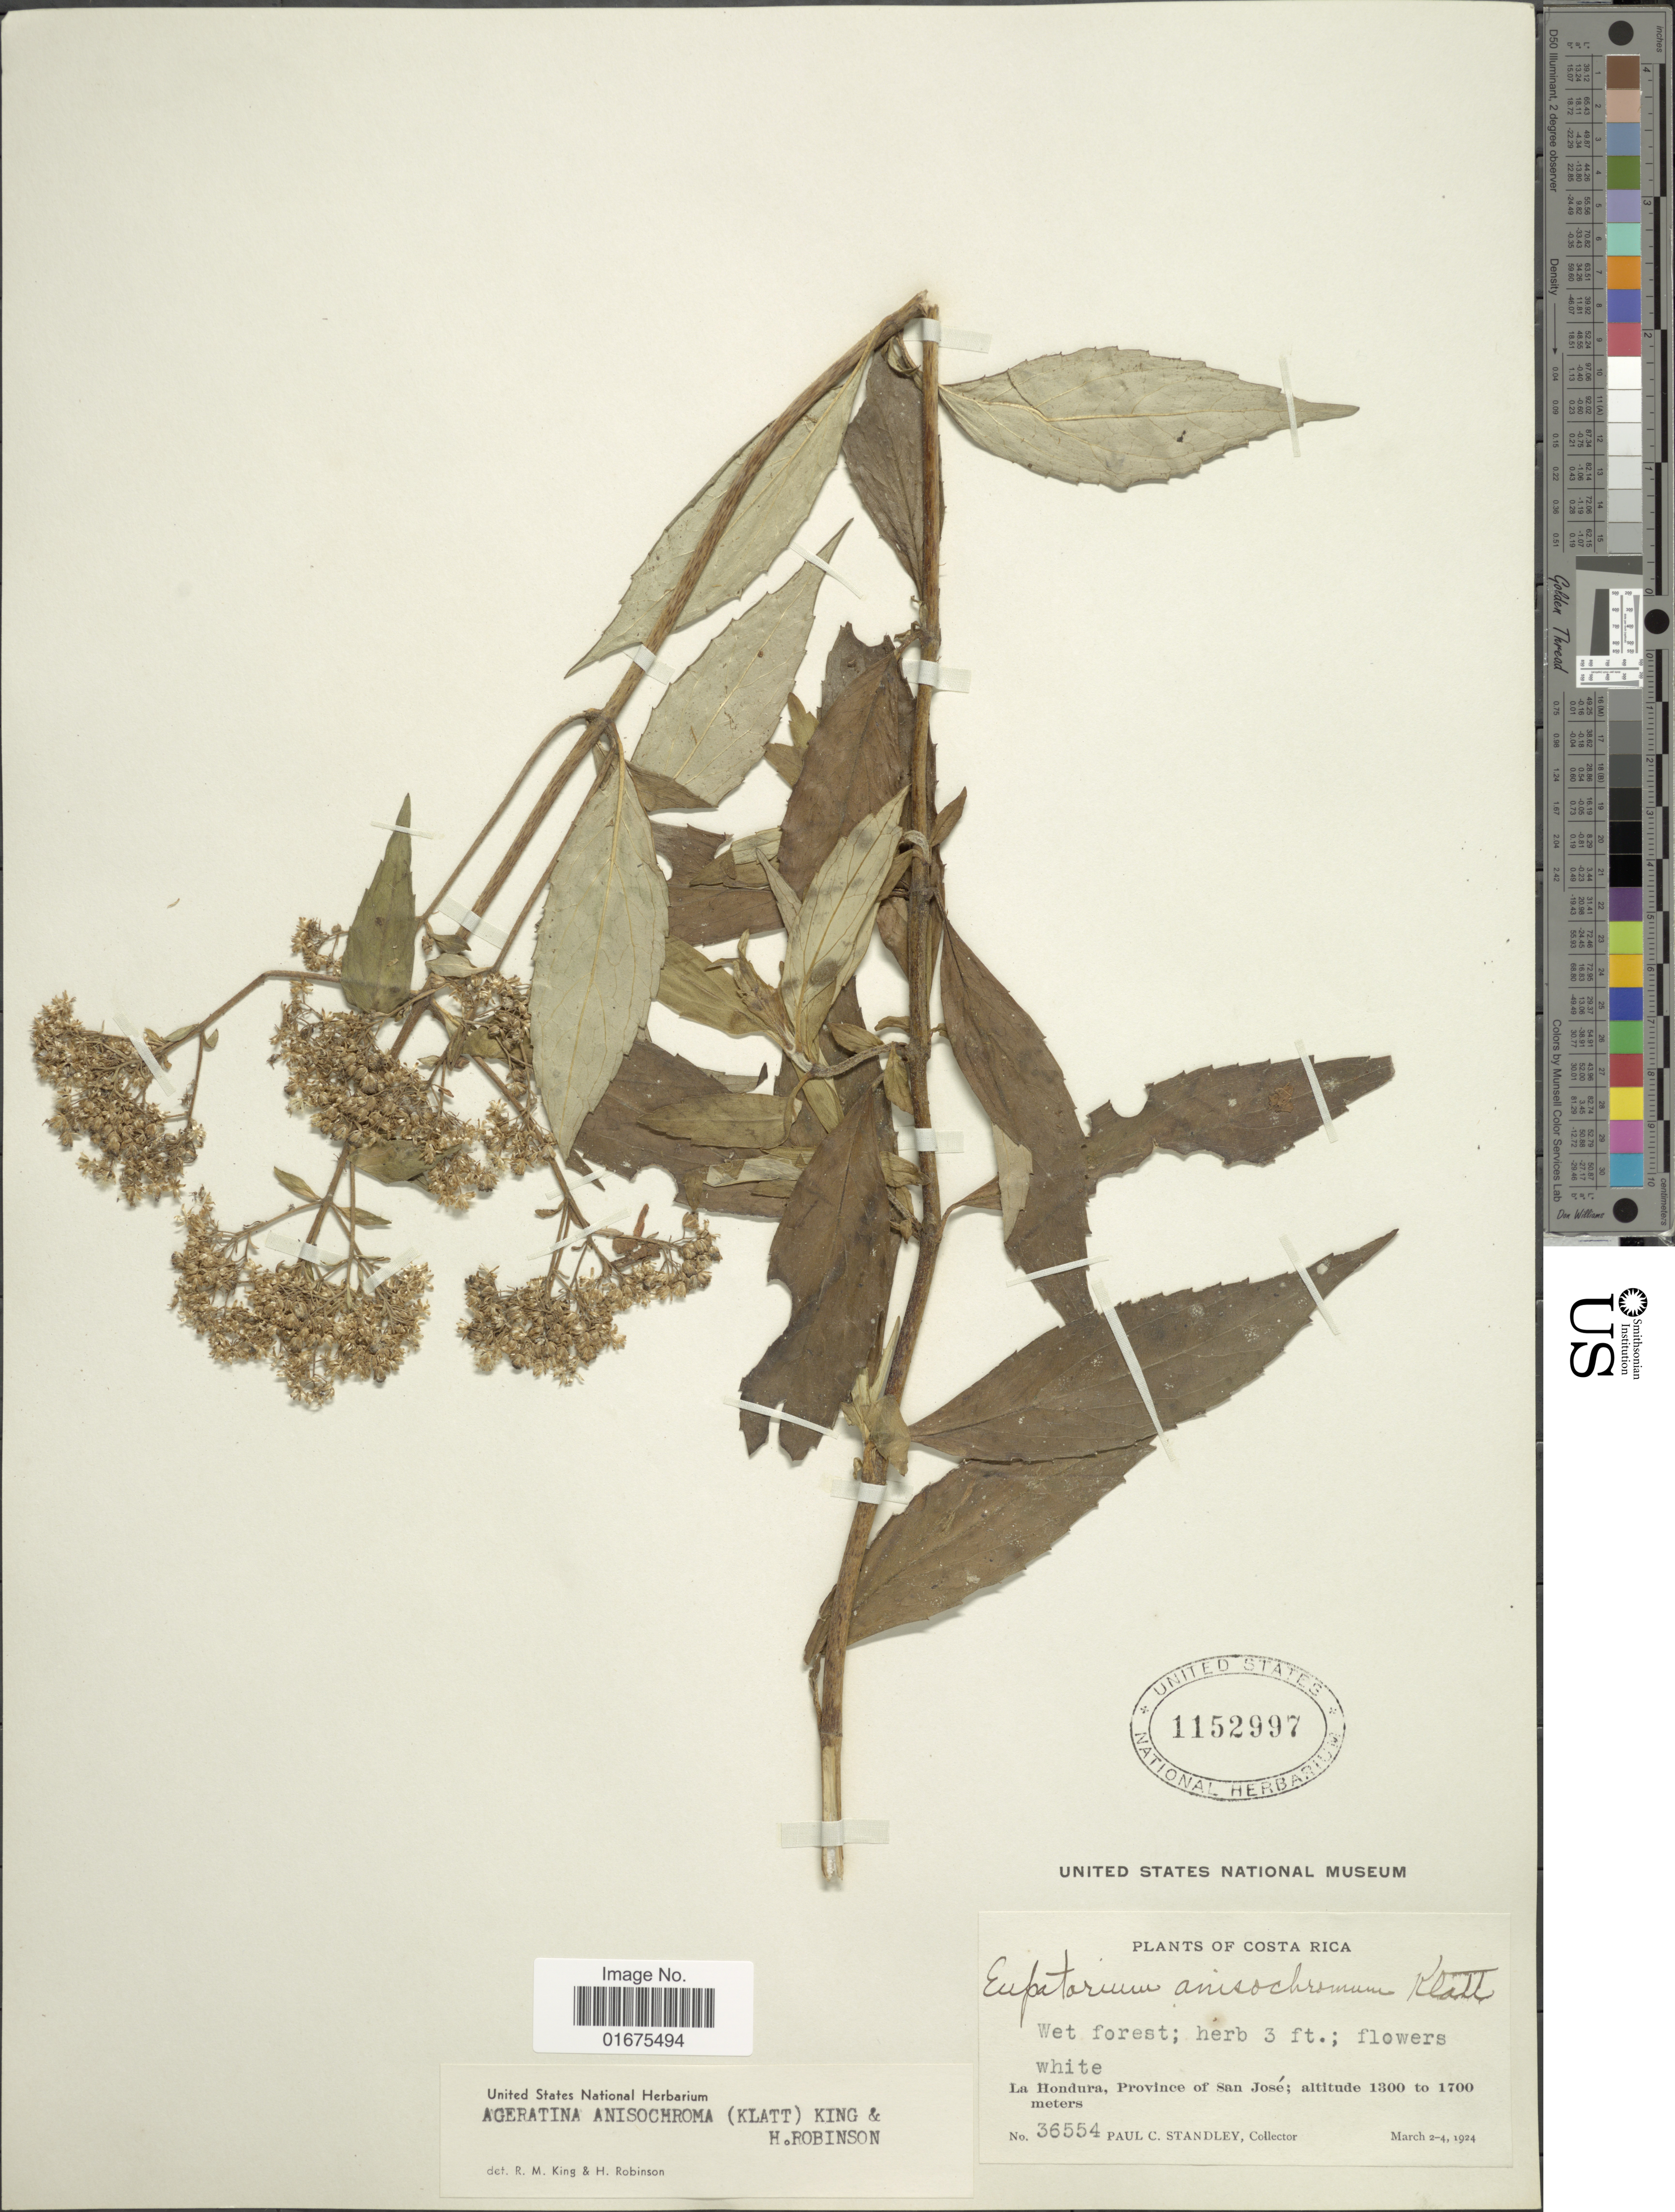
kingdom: Plantae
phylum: Tracheophyta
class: Magnoliopsida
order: Asterales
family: Asteraceae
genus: Ageratina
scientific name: Ageratina anisochroma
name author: (Klatt) R.M. King & H. Rob.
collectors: P. C. Standley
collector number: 36554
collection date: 1924-03-02/1924-03-04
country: Costa Rica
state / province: San José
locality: La Hondura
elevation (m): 1300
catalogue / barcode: US 1152997